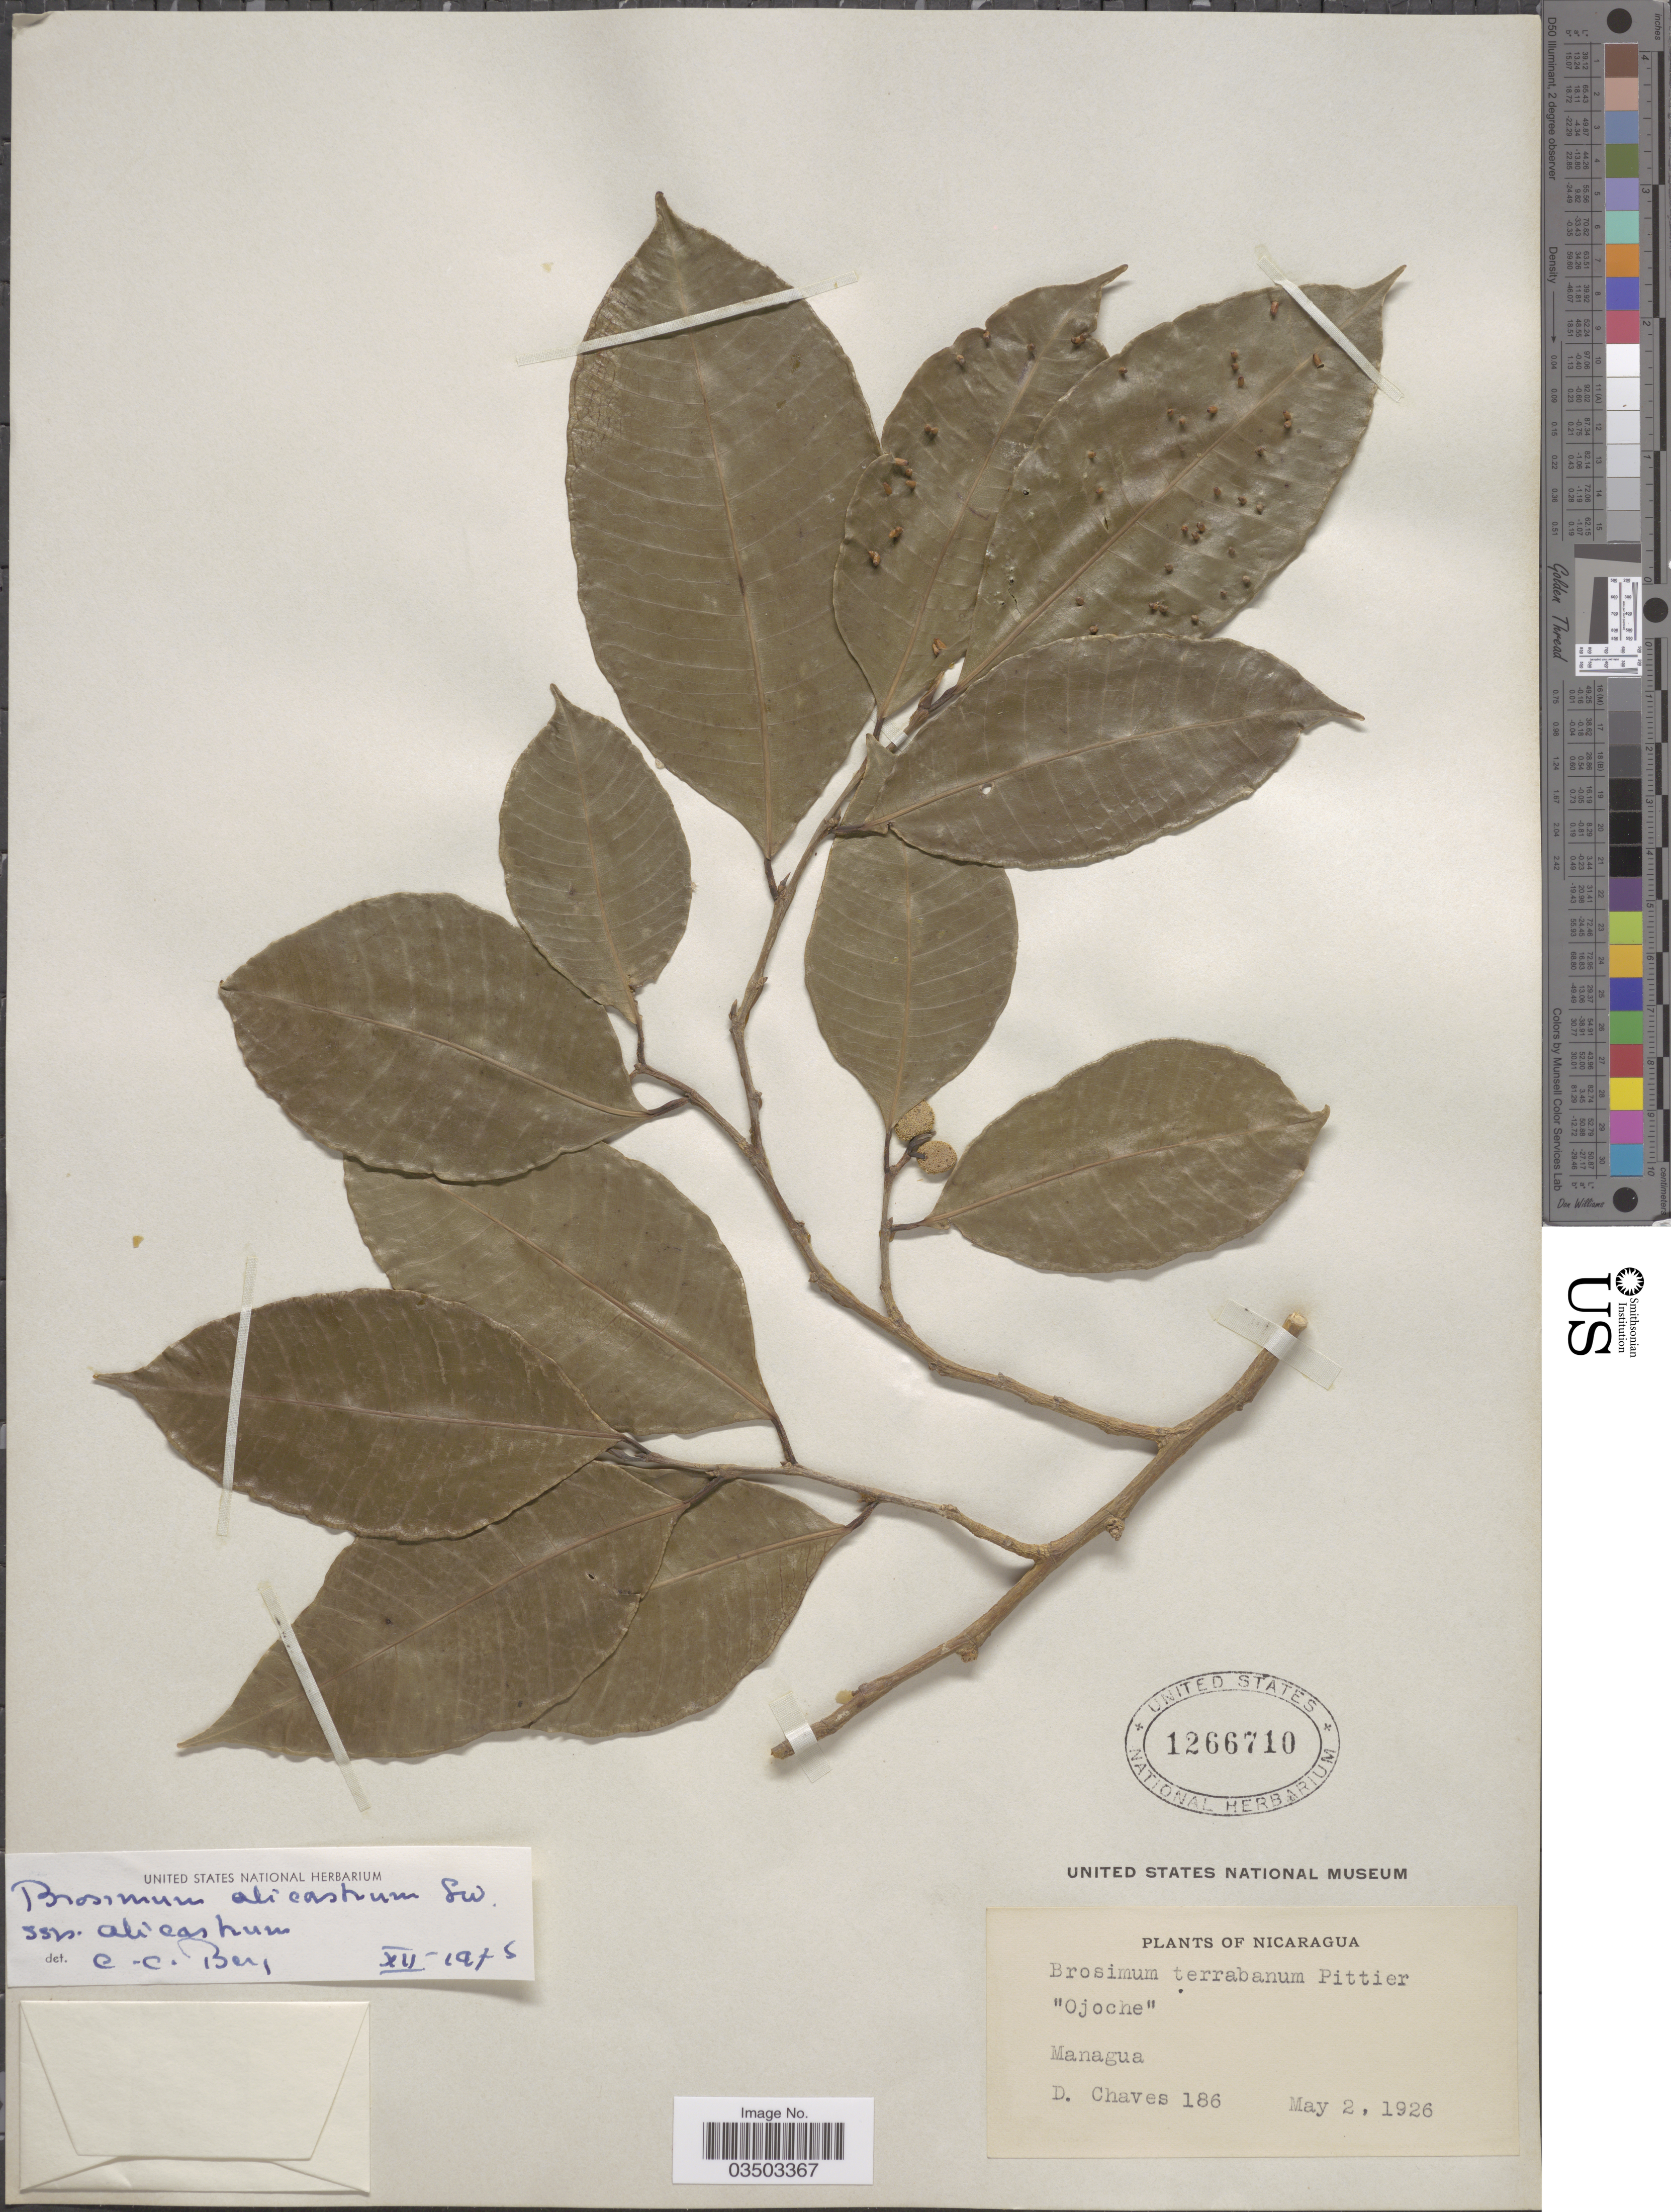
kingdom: Plantae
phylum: Tracheophyta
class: Magnoliopsida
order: Rosales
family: Moraceae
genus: Brosimum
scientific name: Brosimum alicastrum subsp. alicastrum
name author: Sw.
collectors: D. Chaves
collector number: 186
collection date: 1926-05-02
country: Nicaragua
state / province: Managua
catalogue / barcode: US 1266710